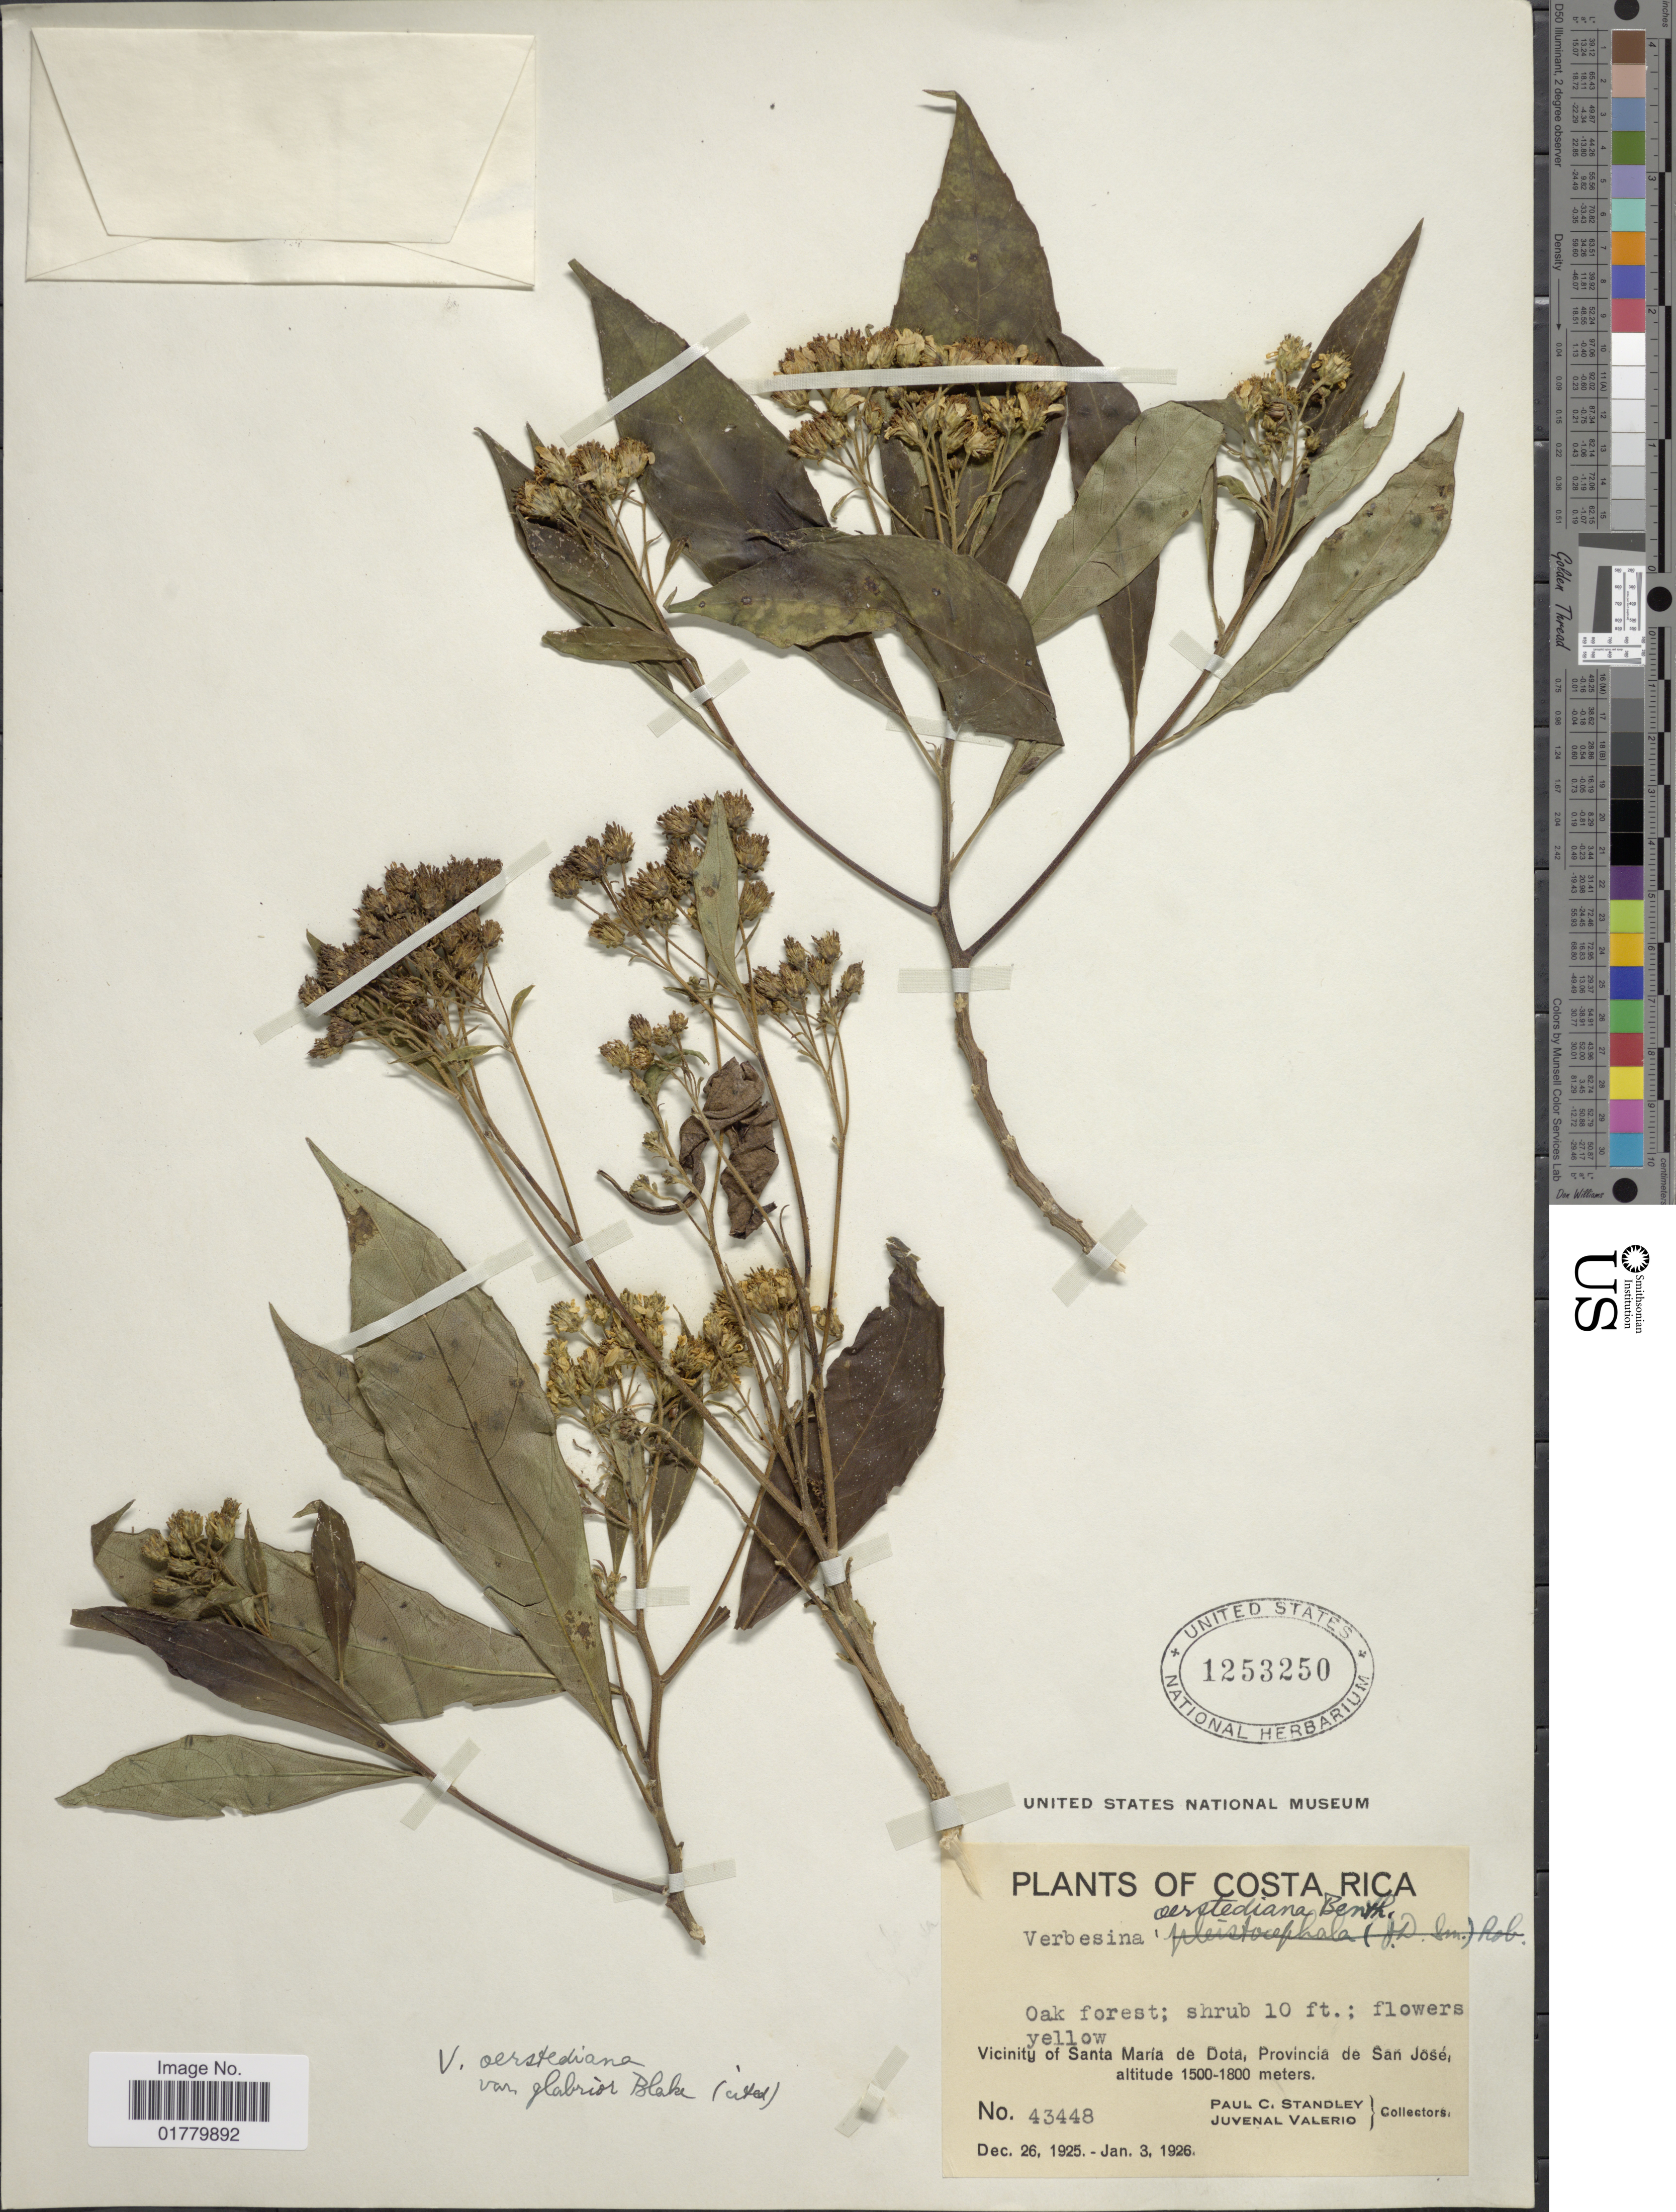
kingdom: Plantae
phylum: Tracheophyta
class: Magnoliopsida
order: Asterales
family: Asteraceae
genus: Verbesina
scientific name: Verbesina oerstediana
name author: Benth. in Oerst.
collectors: P. C. Standley & J. Valerio R.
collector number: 43448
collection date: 1925-12-26/1926-01-03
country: Costa Rica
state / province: San José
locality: Vicinity of Santa Maria de Dota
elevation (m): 1500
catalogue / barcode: US 1253250